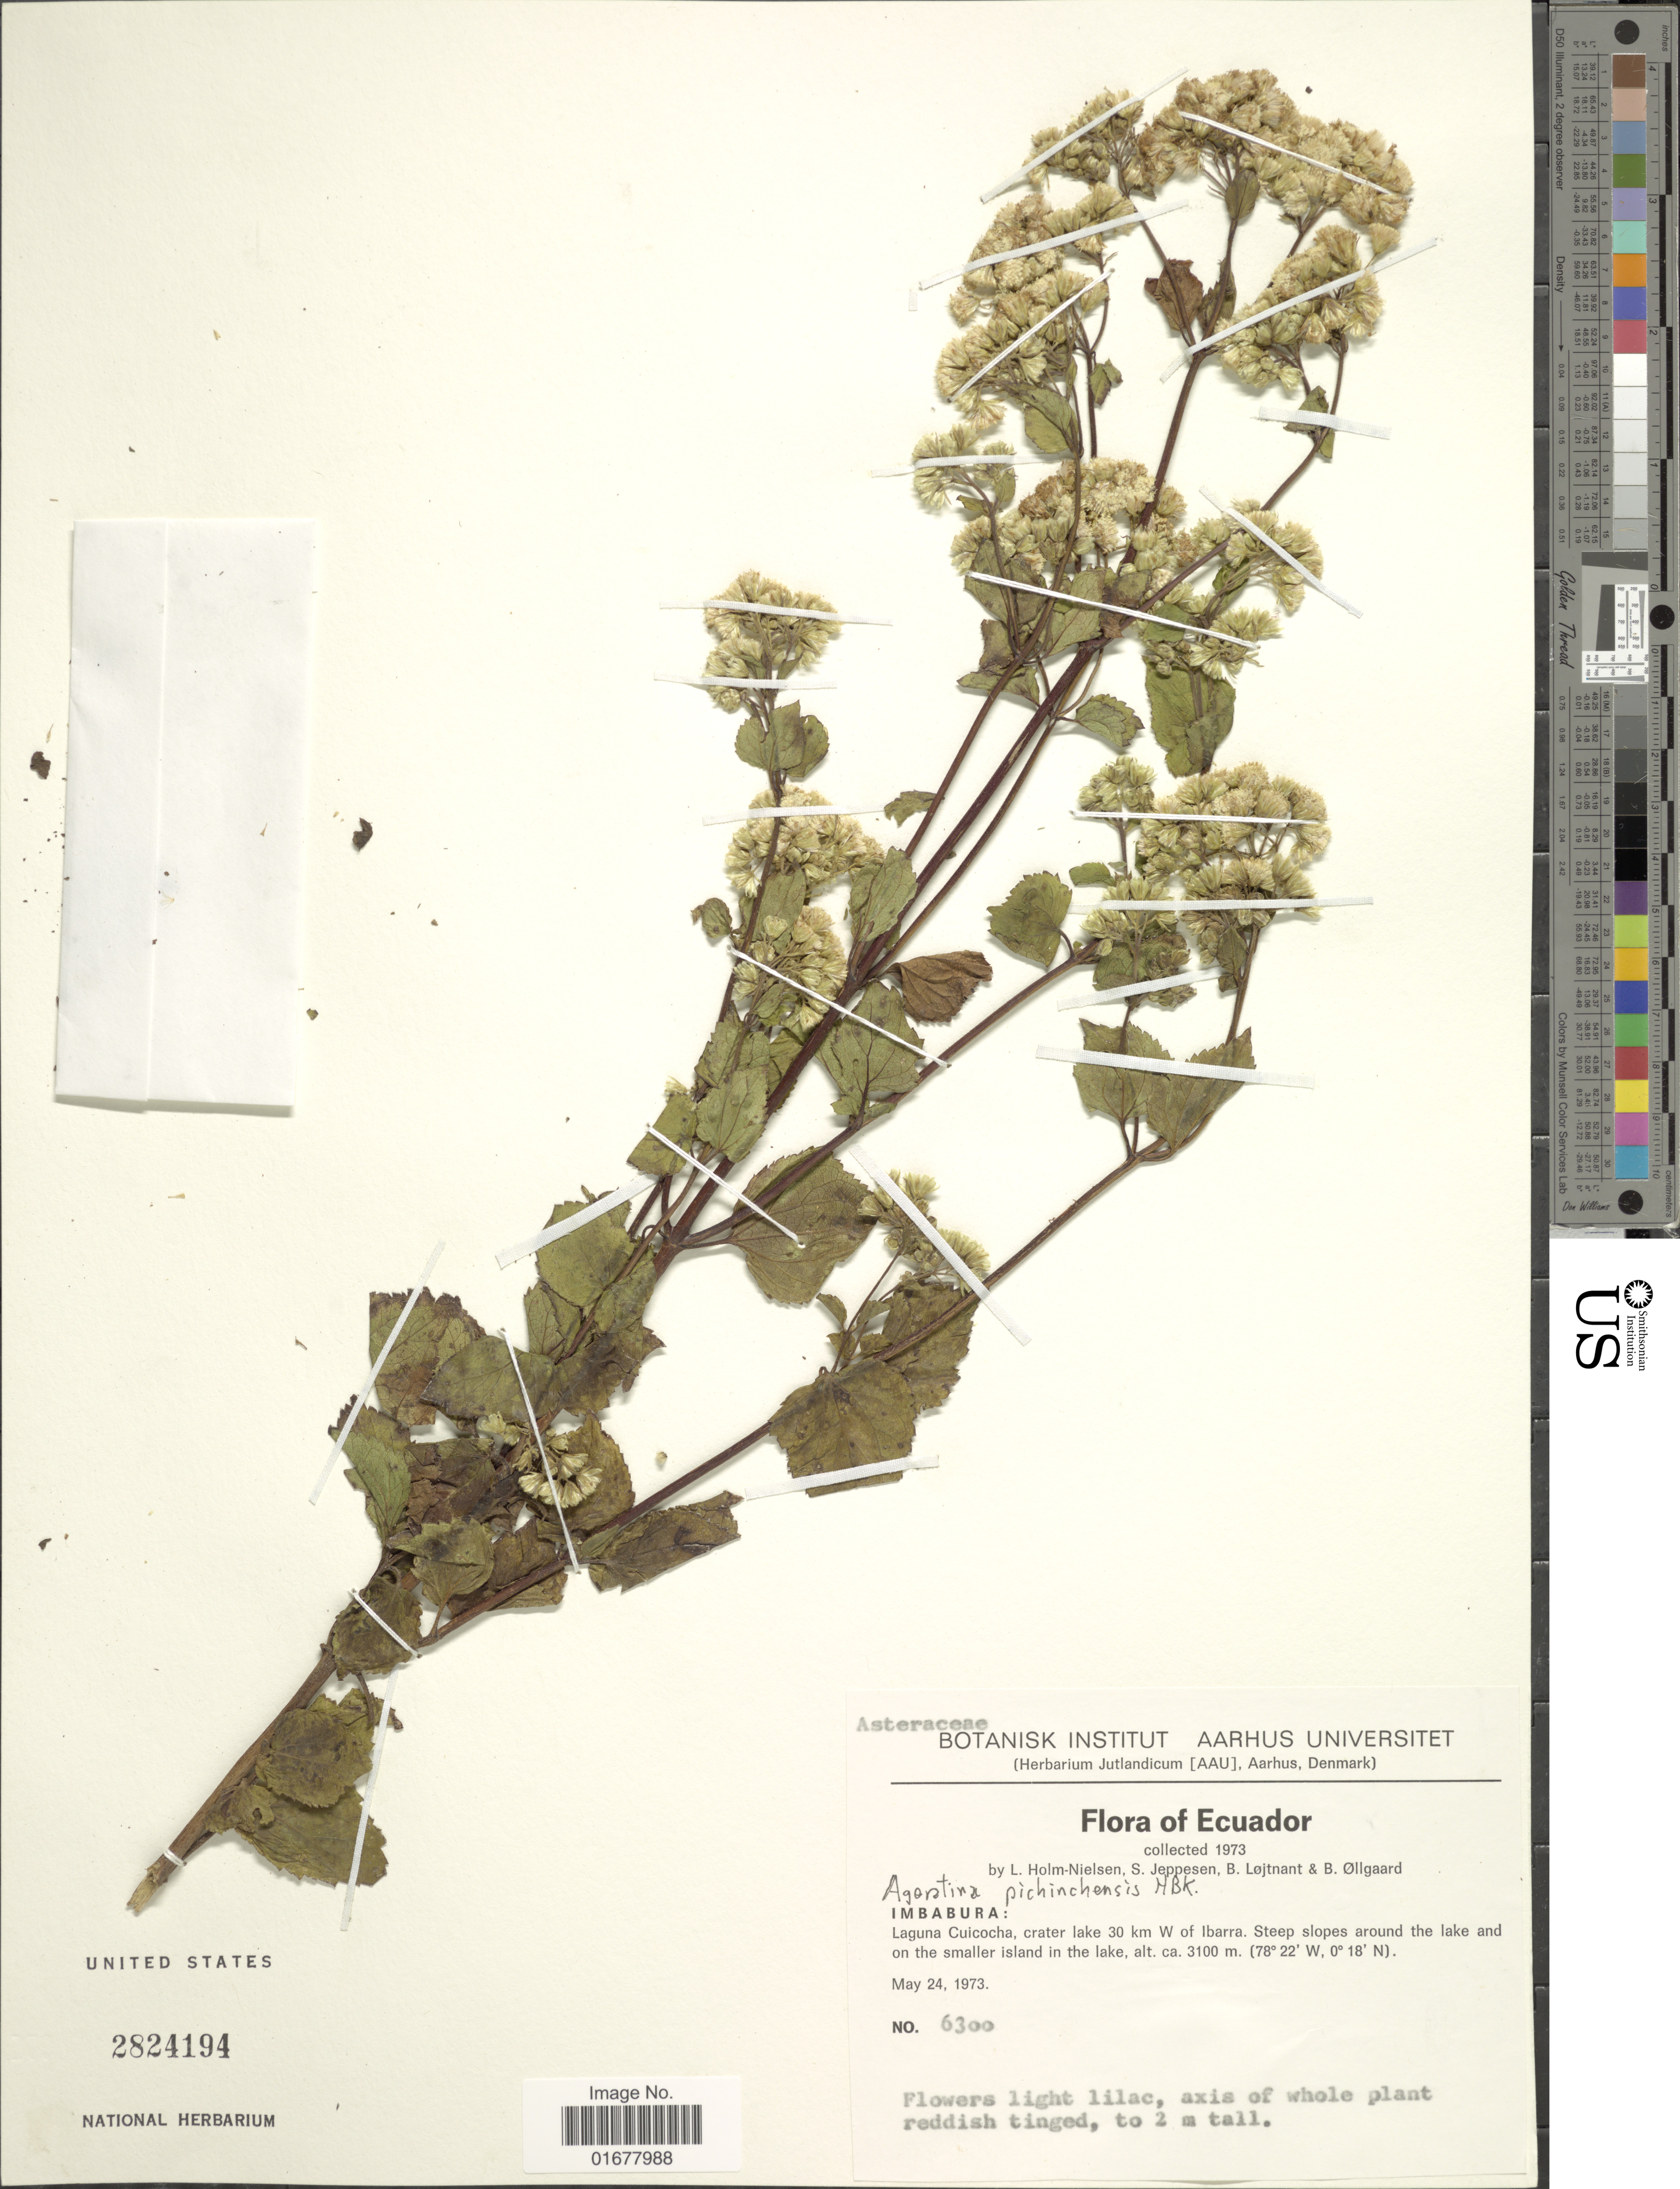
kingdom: Plantae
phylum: Tracheophyta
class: Magnoliopsida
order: Asterales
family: Asteraceae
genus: Ageratina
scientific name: Ageratina pichinchensis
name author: (Kunth) R.M. King & H. Rob.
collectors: L. B. Holm-Nielsen, S. Jeppesen, B. Löjtnant & B. Øllgaard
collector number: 6300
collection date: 1973-05-24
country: Ecuador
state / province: Imbabura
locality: Imbabura: Laguna Cuicocha, crater lake 30 km W of Ibarra, Steep slopes around the lake and on the smaller island in the lake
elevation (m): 3100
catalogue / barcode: US 2824194